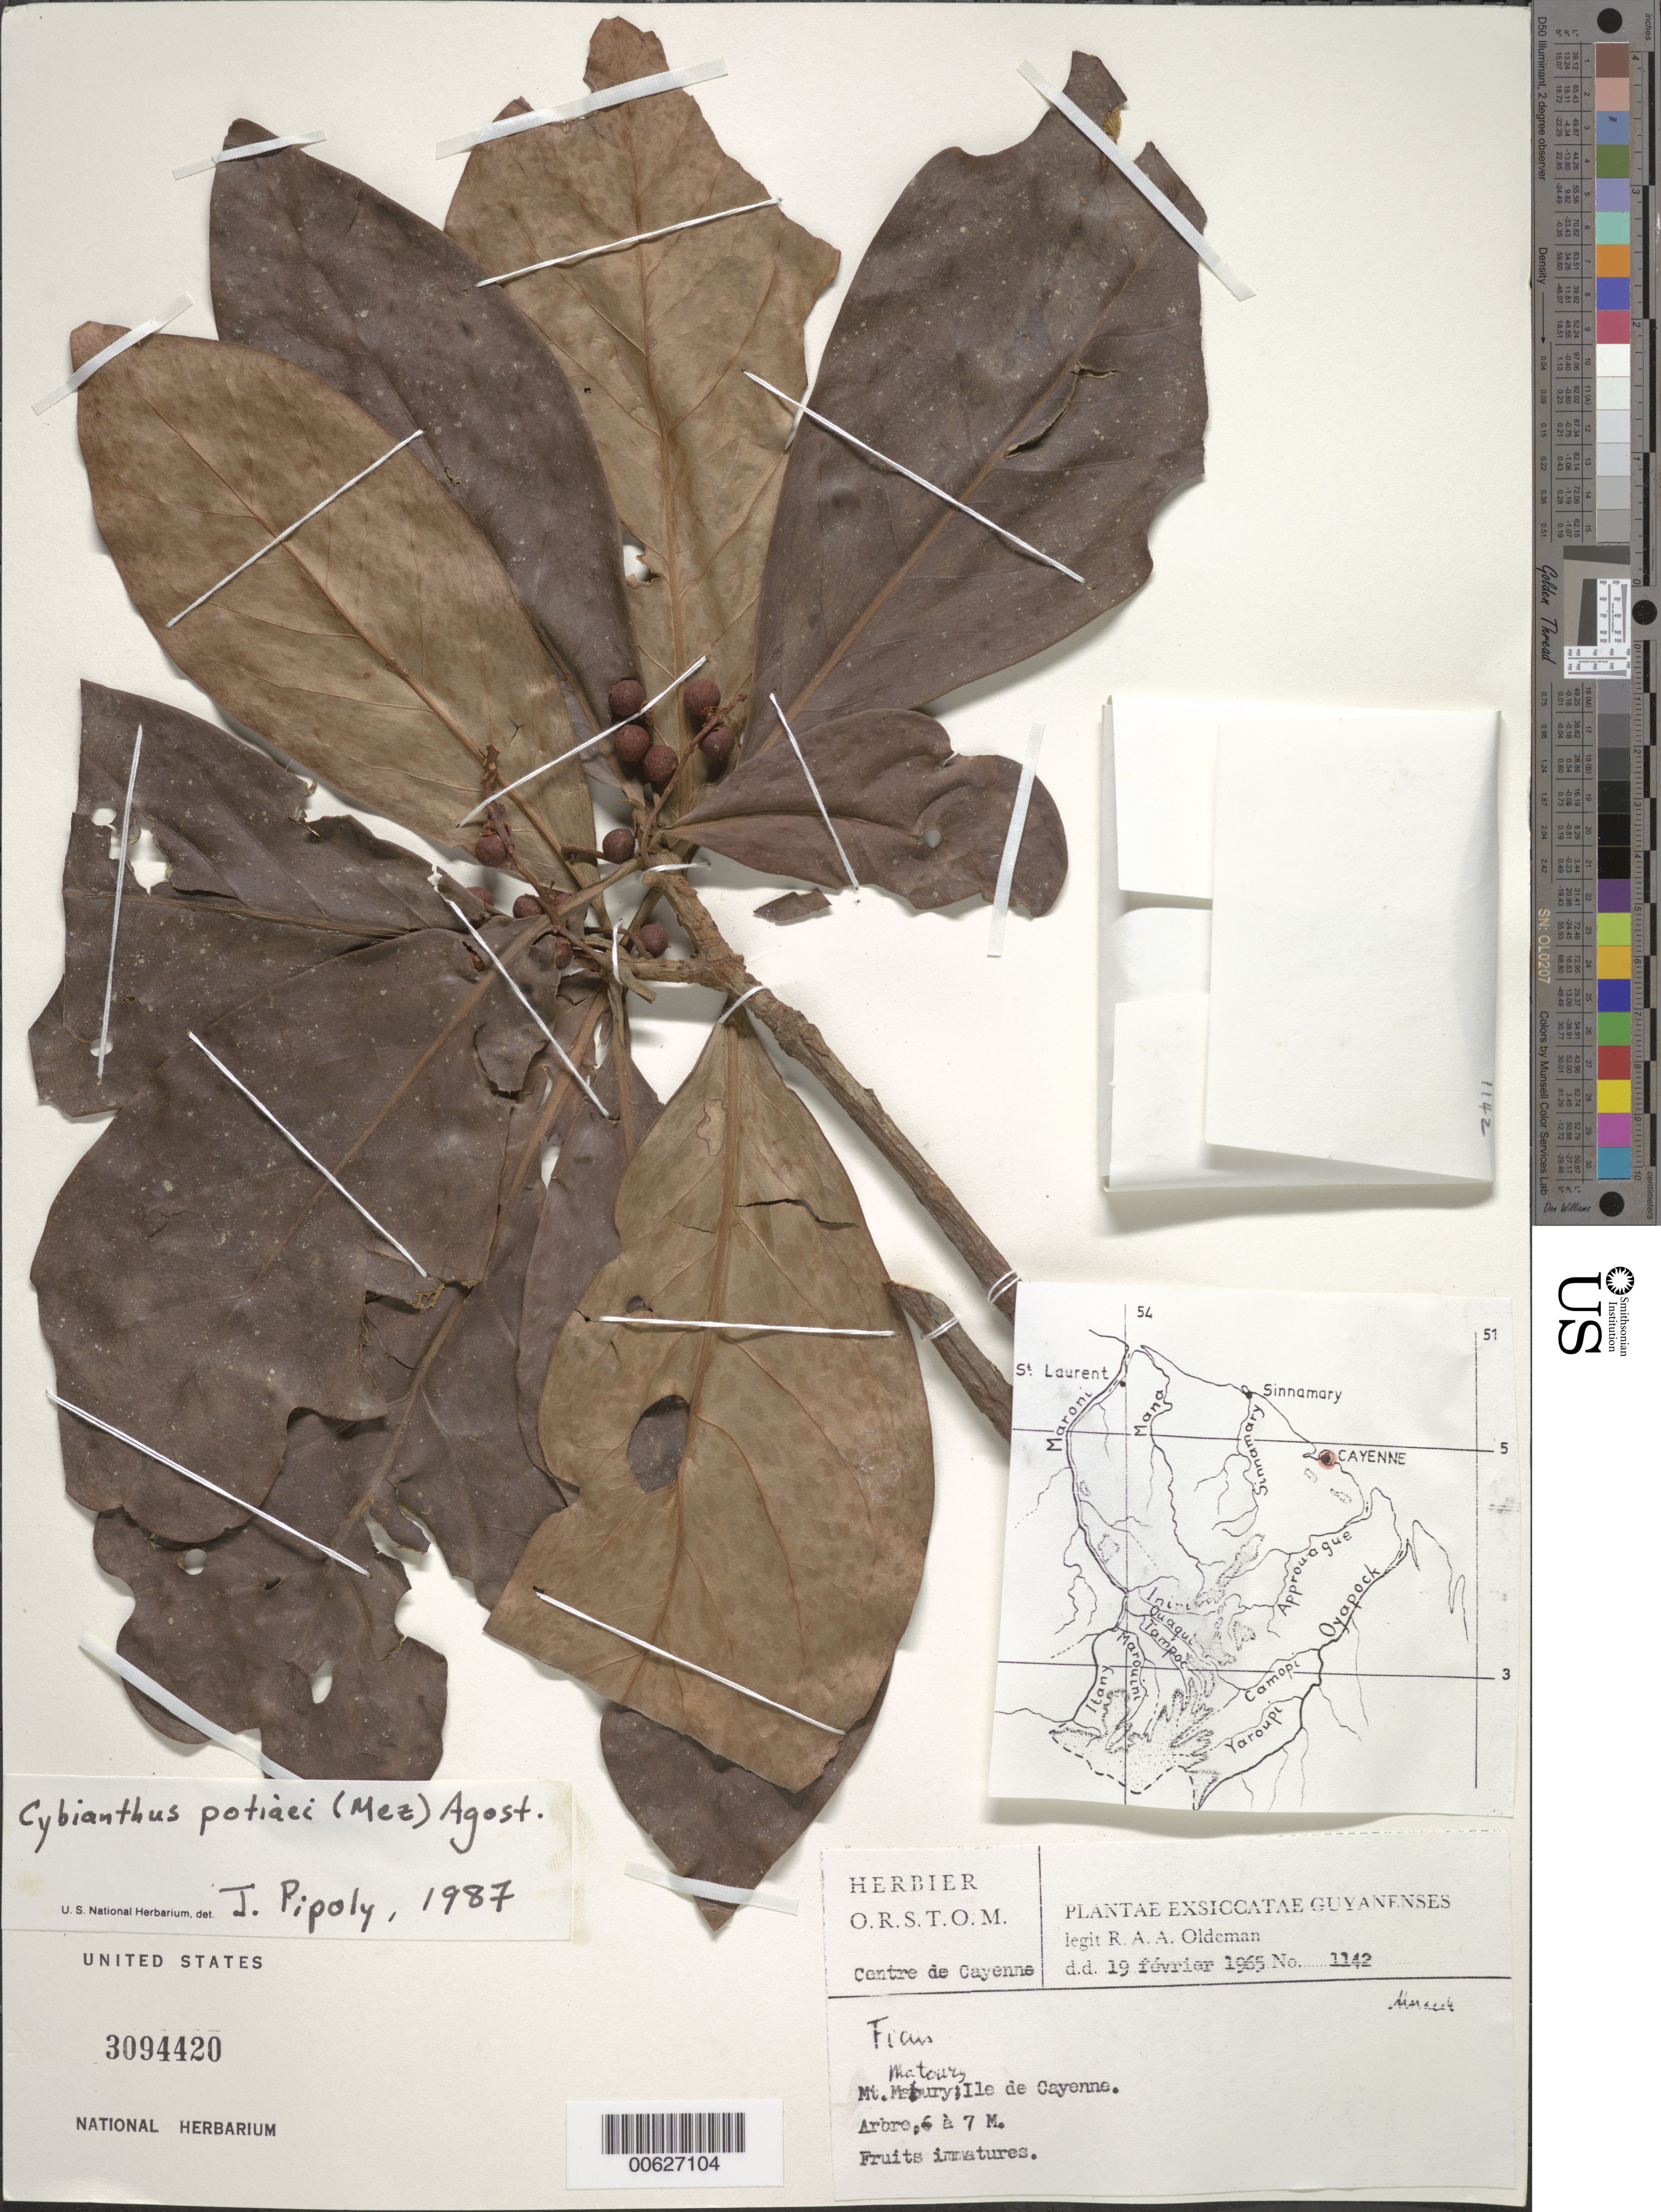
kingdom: Plantae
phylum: Tracheophyta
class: Magnoliopsida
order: Ericales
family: Primulaceae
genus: Cybianthus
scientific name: Cybianthus potiaei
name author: (Mez) G. Agostini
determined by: Pipoly, J. J., III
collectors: R. Oldeman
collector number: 1142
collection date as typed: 19-Feb-65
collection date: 1965-02-19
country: French Guiana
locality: Mont Grand Matoury, Ile de Cayenne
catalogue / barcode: US 3094420